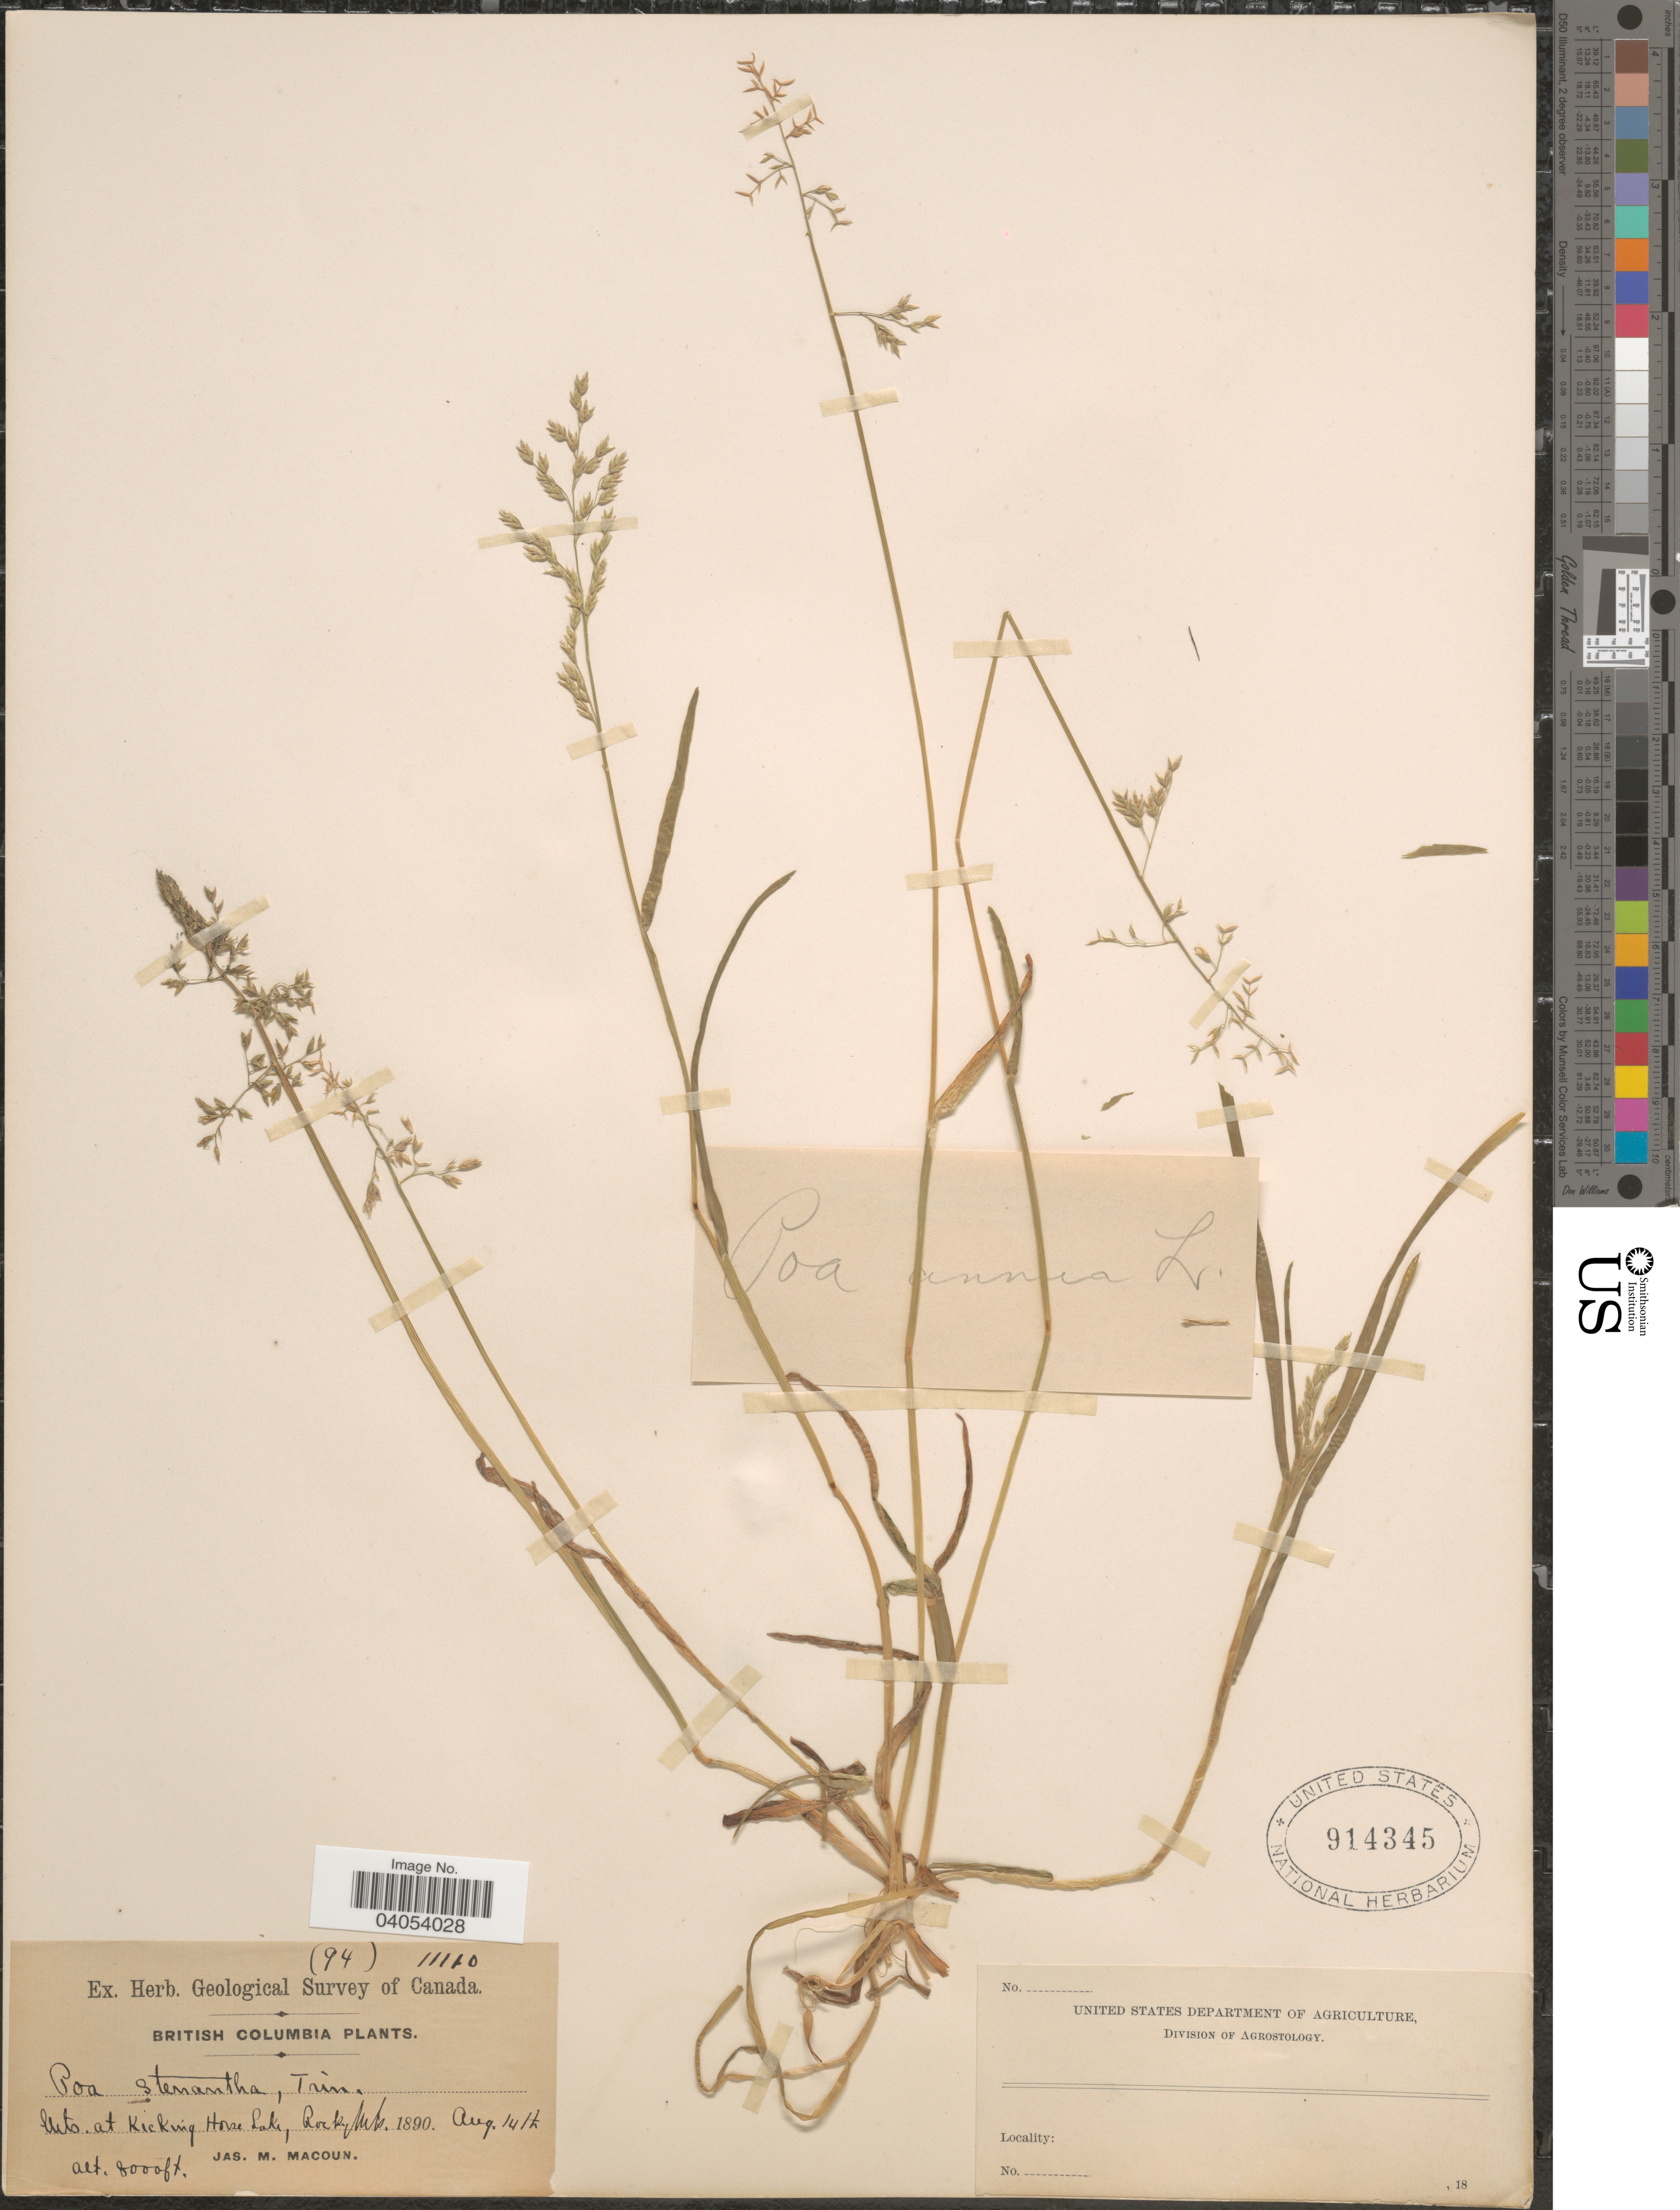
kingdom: Plantae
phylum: Tracheophyta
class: Liliopsida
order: Poales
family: Poaceae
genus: Poa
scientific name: Poa annua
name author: L.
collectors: J. M. Macoun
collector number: (94)11110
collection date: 1890-08-14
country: Canada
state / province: British Columbia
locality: Mts. at Kicking Horse Lake, Rocky Mts.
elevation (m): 2438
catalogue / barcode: US 914345